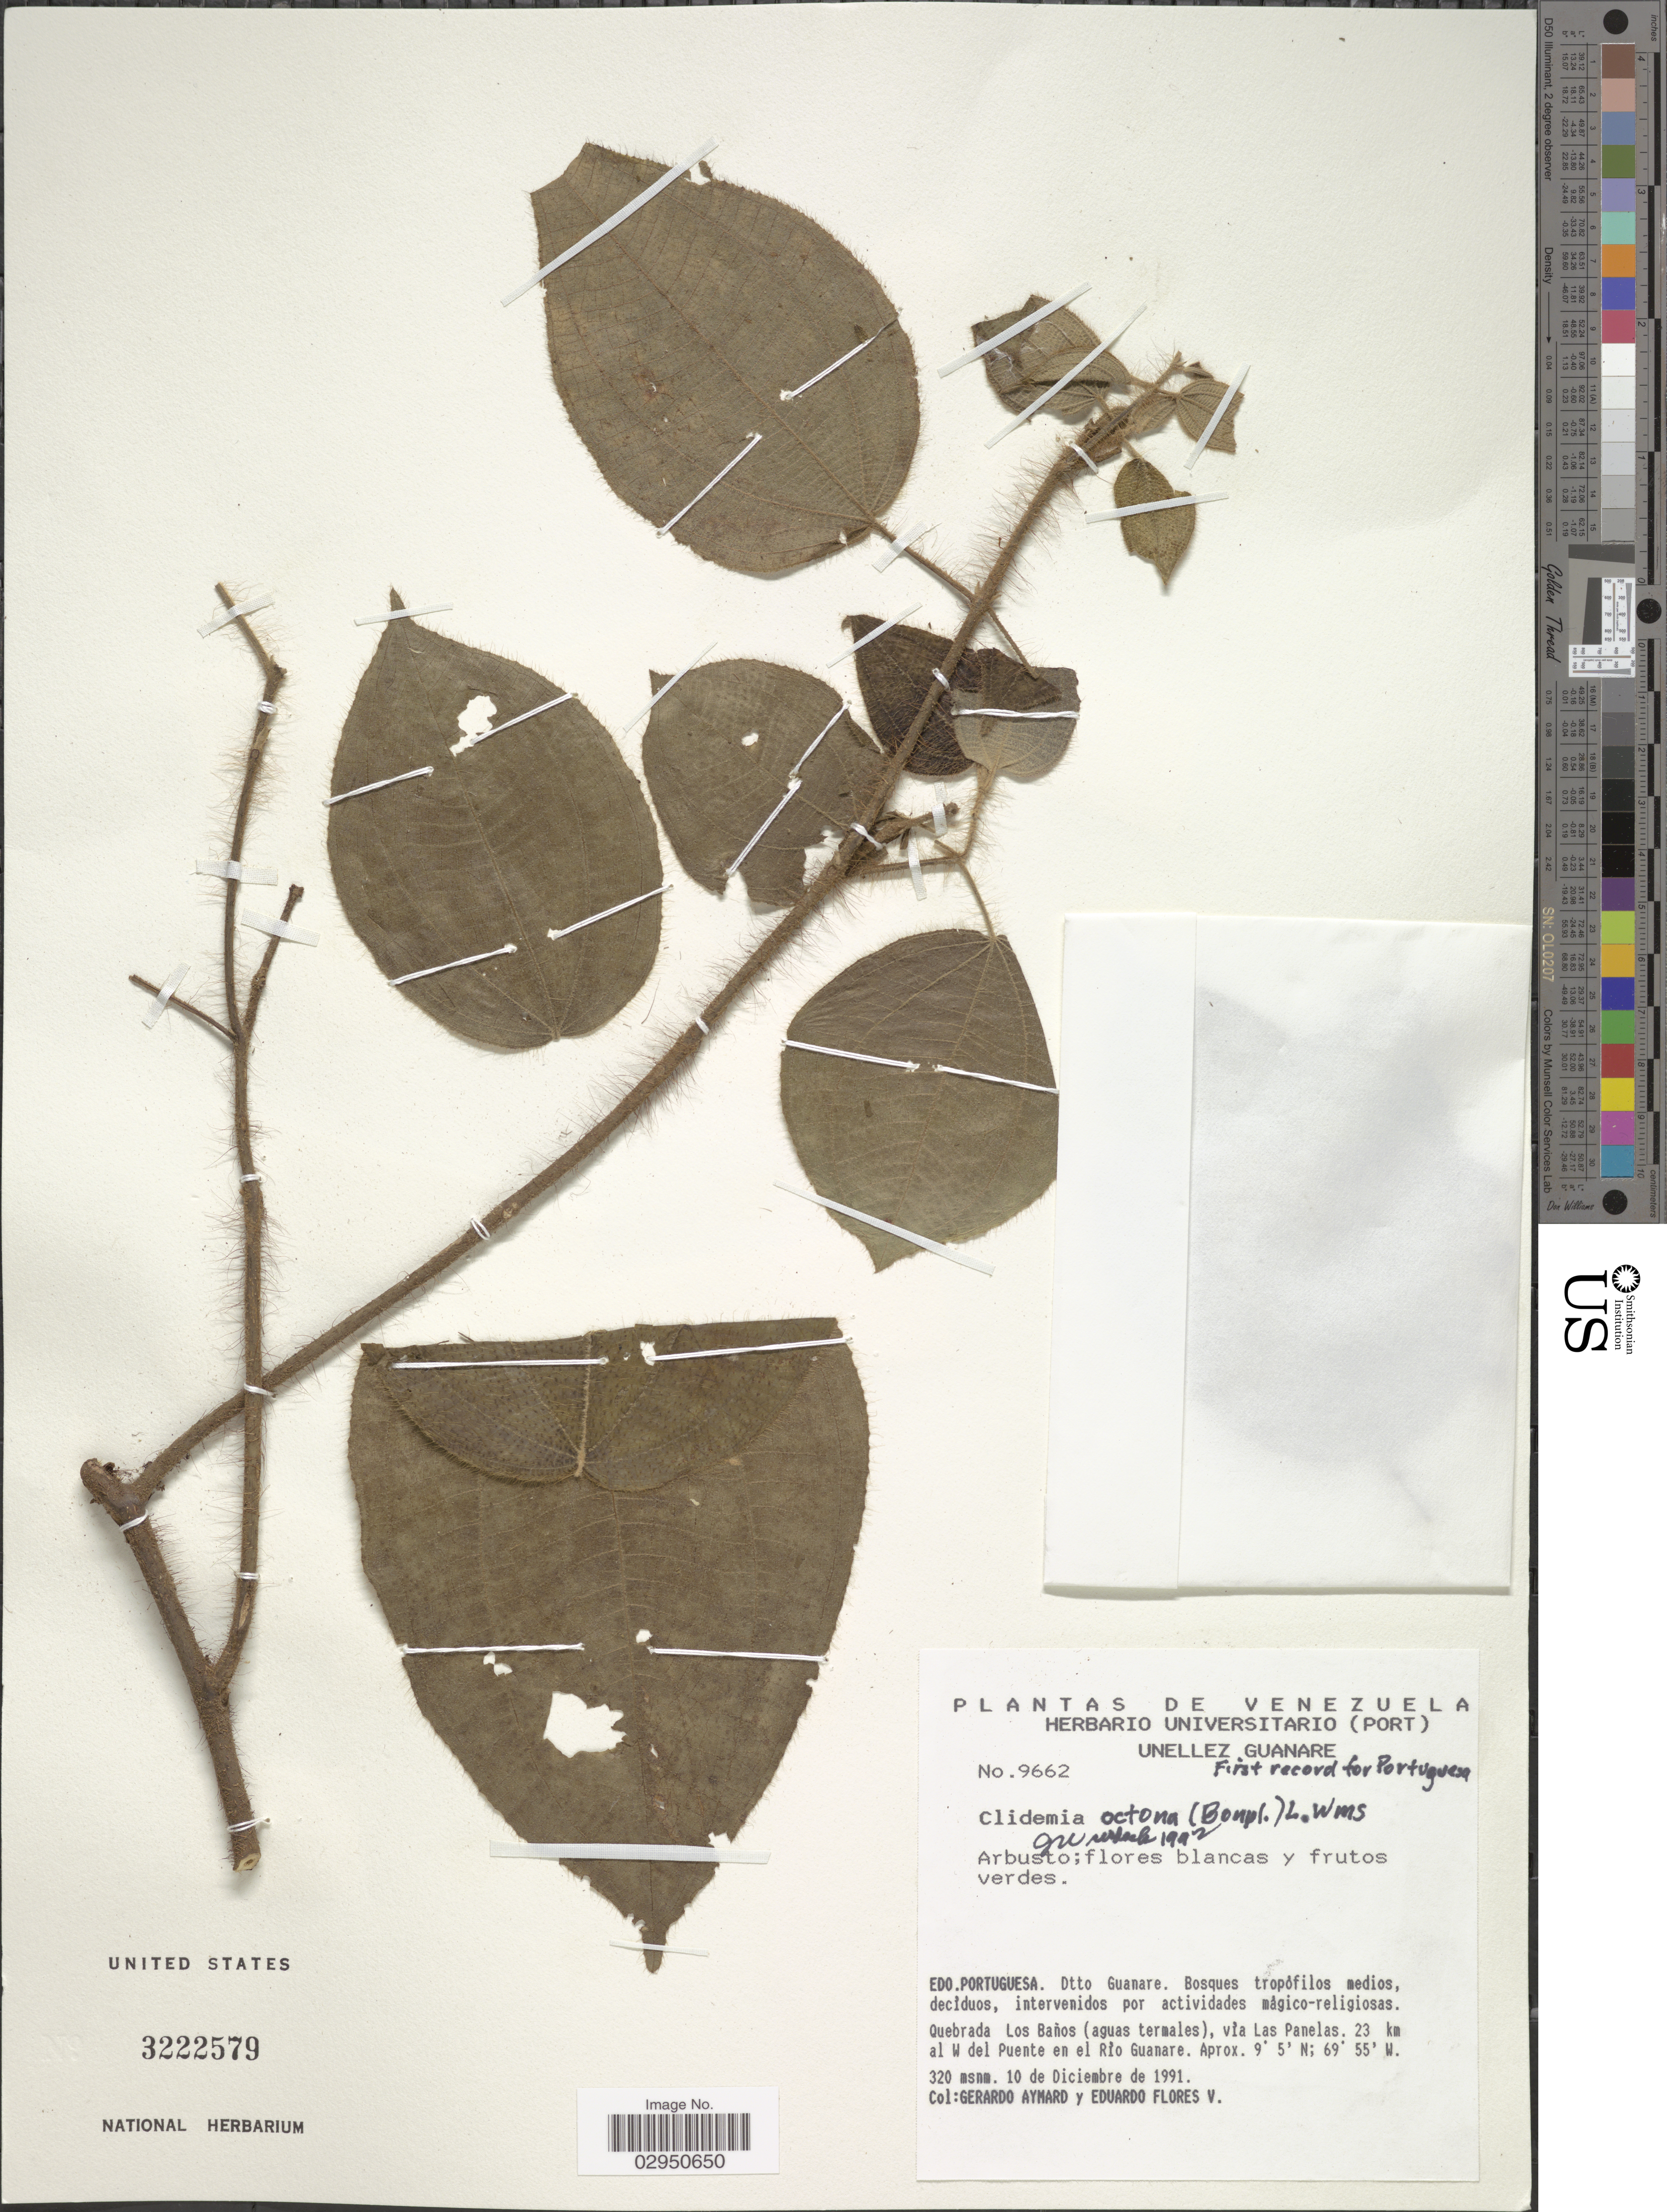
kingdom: Plantae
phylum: Tracheophyta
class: Magnoliopsida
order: Myrtales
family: Melastomataceae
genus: Clidemia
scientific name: Clidemia octona subsp. octona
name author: (Bonpl.) L.O. Williams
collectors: G. A. Aymard & E. Flores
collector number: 9662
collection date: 1991-12-10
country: Venezuela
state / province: Portuguesa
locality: Dtto Guanare. Quebrada Los Baños (aguas termales), vía Las Panelas, 23 km al W del Puente en el Río Guanare.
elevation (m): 320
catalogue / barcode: US 3222579